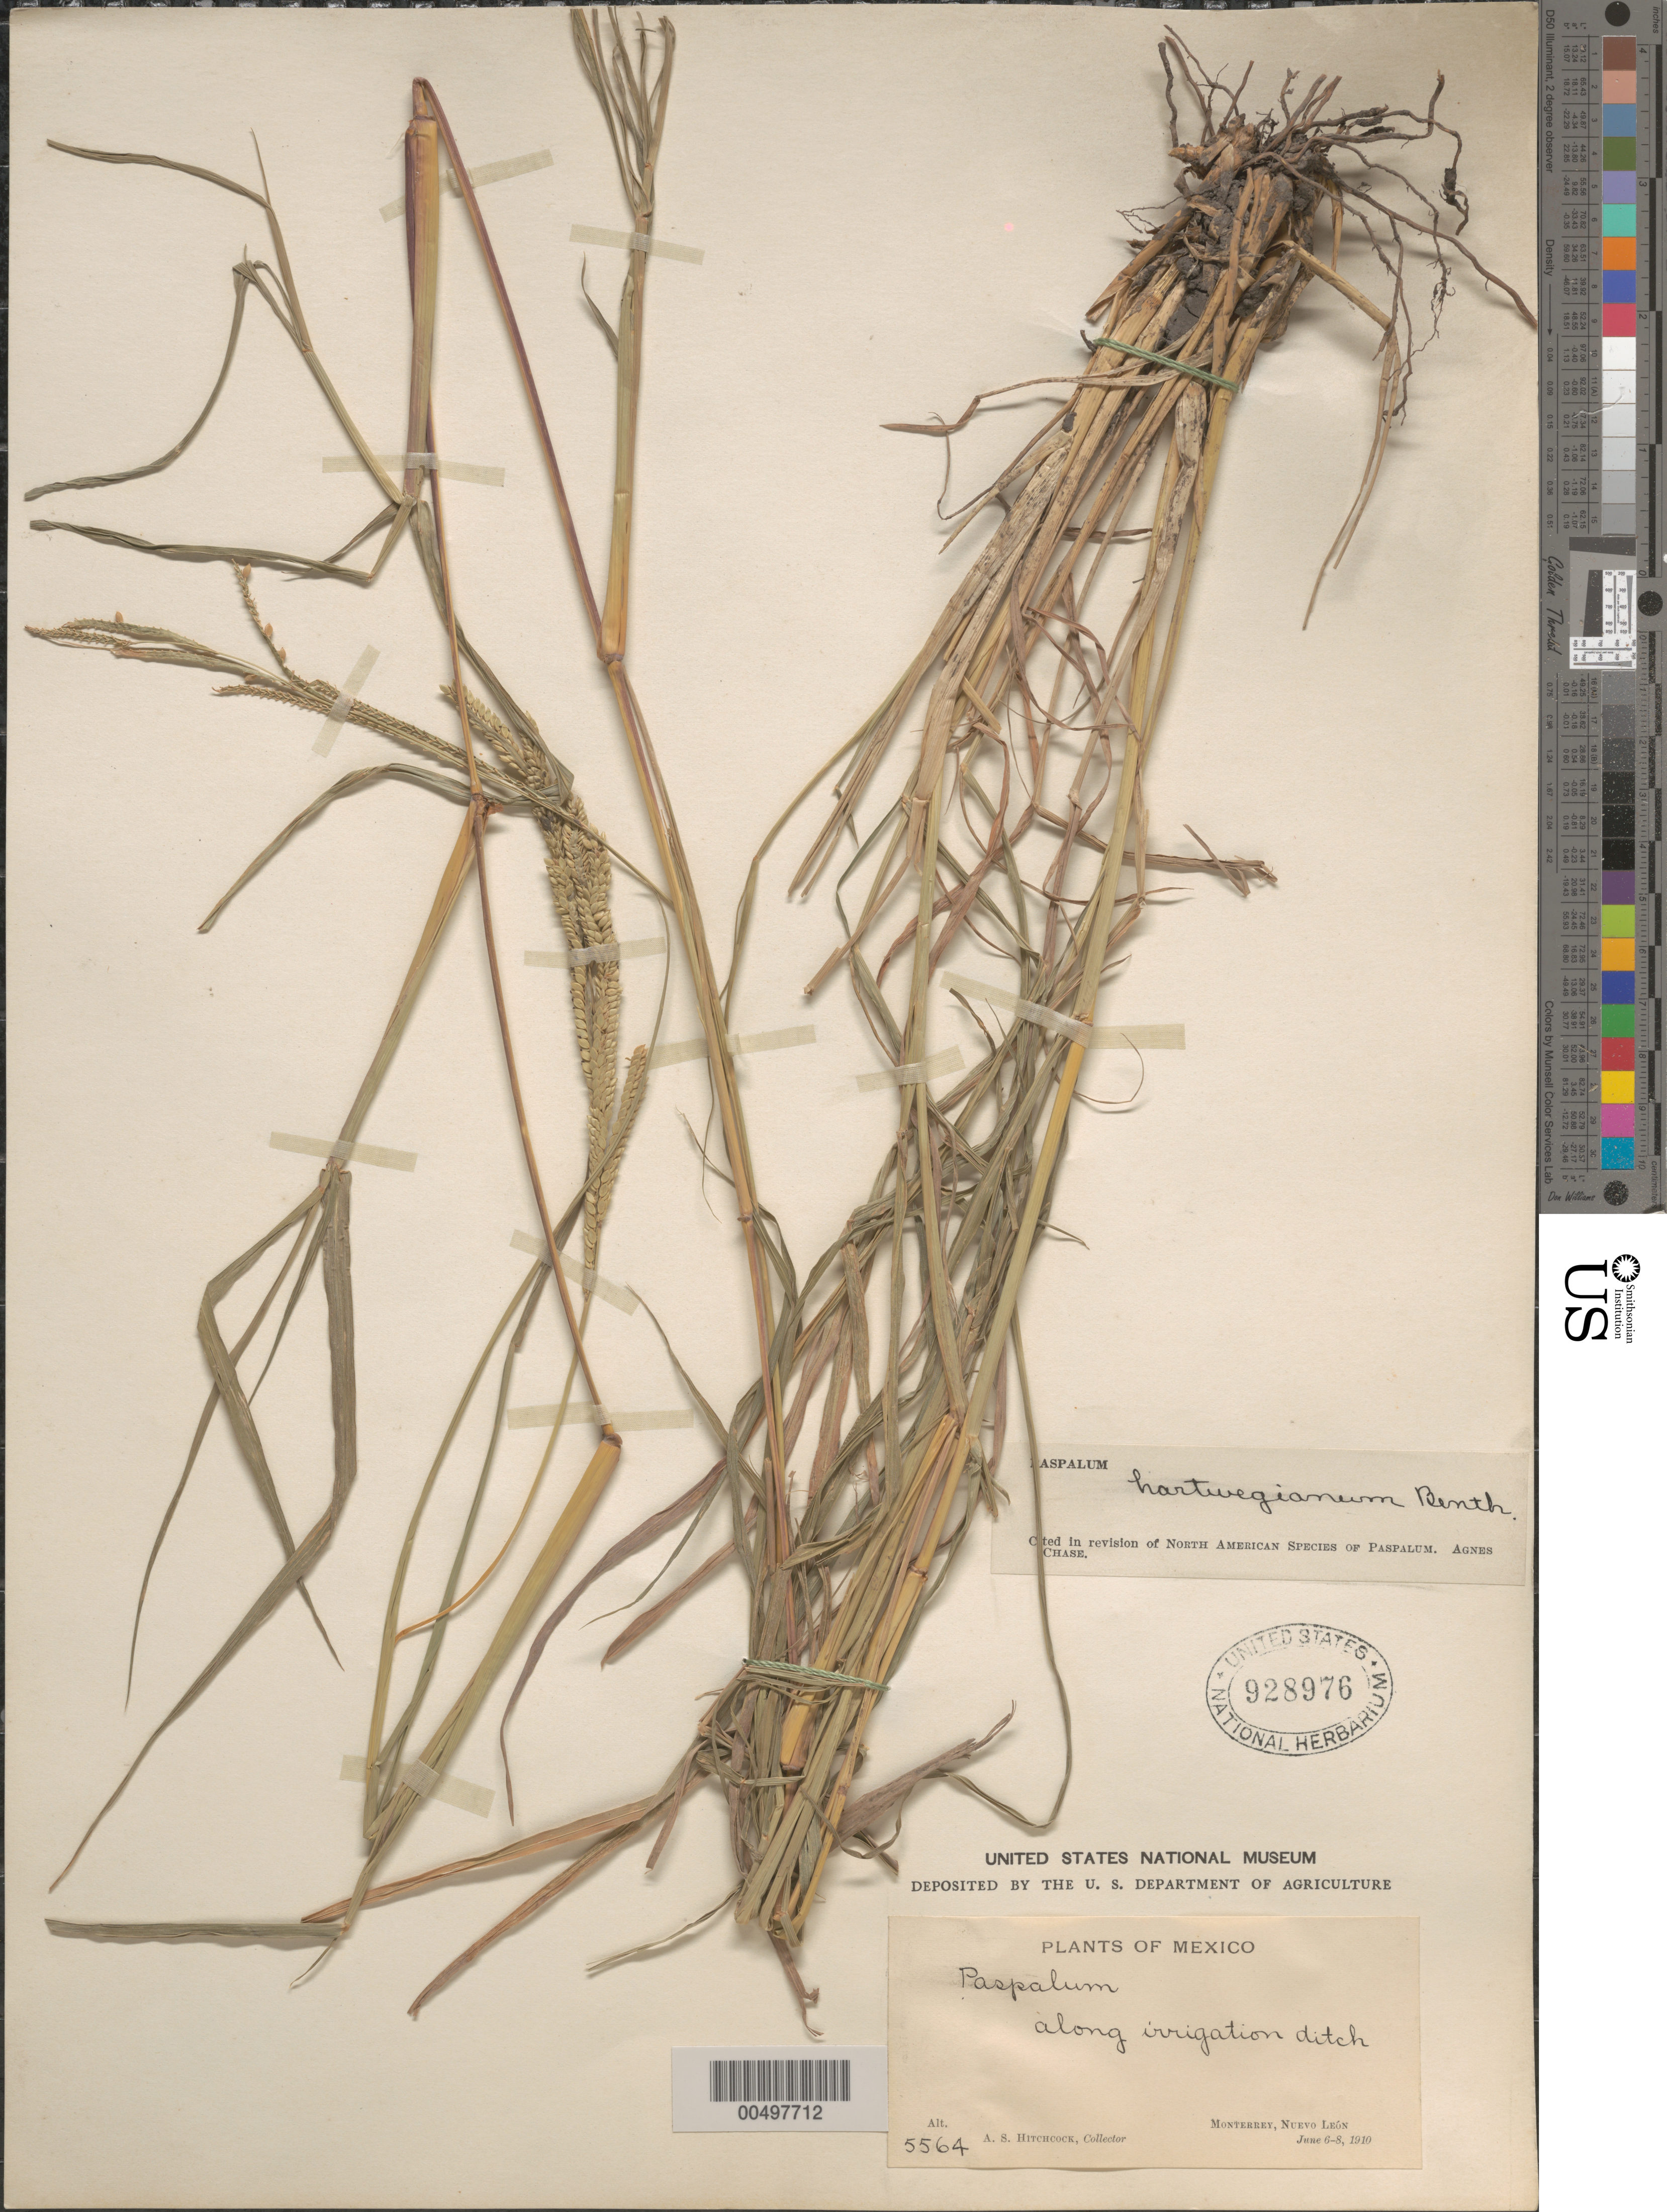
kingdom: Plantae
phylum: Tracheophyta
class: Liliopsida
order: Poales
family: Poaceae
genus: Paspalum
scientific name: Paspalum hartwegianum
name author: E. Fourn.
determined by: Chase, [M.] Agnes, (US)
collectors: A. S. Hitchcock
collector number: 5564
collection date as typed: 6 Jun 1910 to 8 Jun 1910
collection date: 1910-06-06/1910-06-08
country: Mexico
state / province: Nuevo León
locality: Monterrey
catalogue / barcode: US 928976